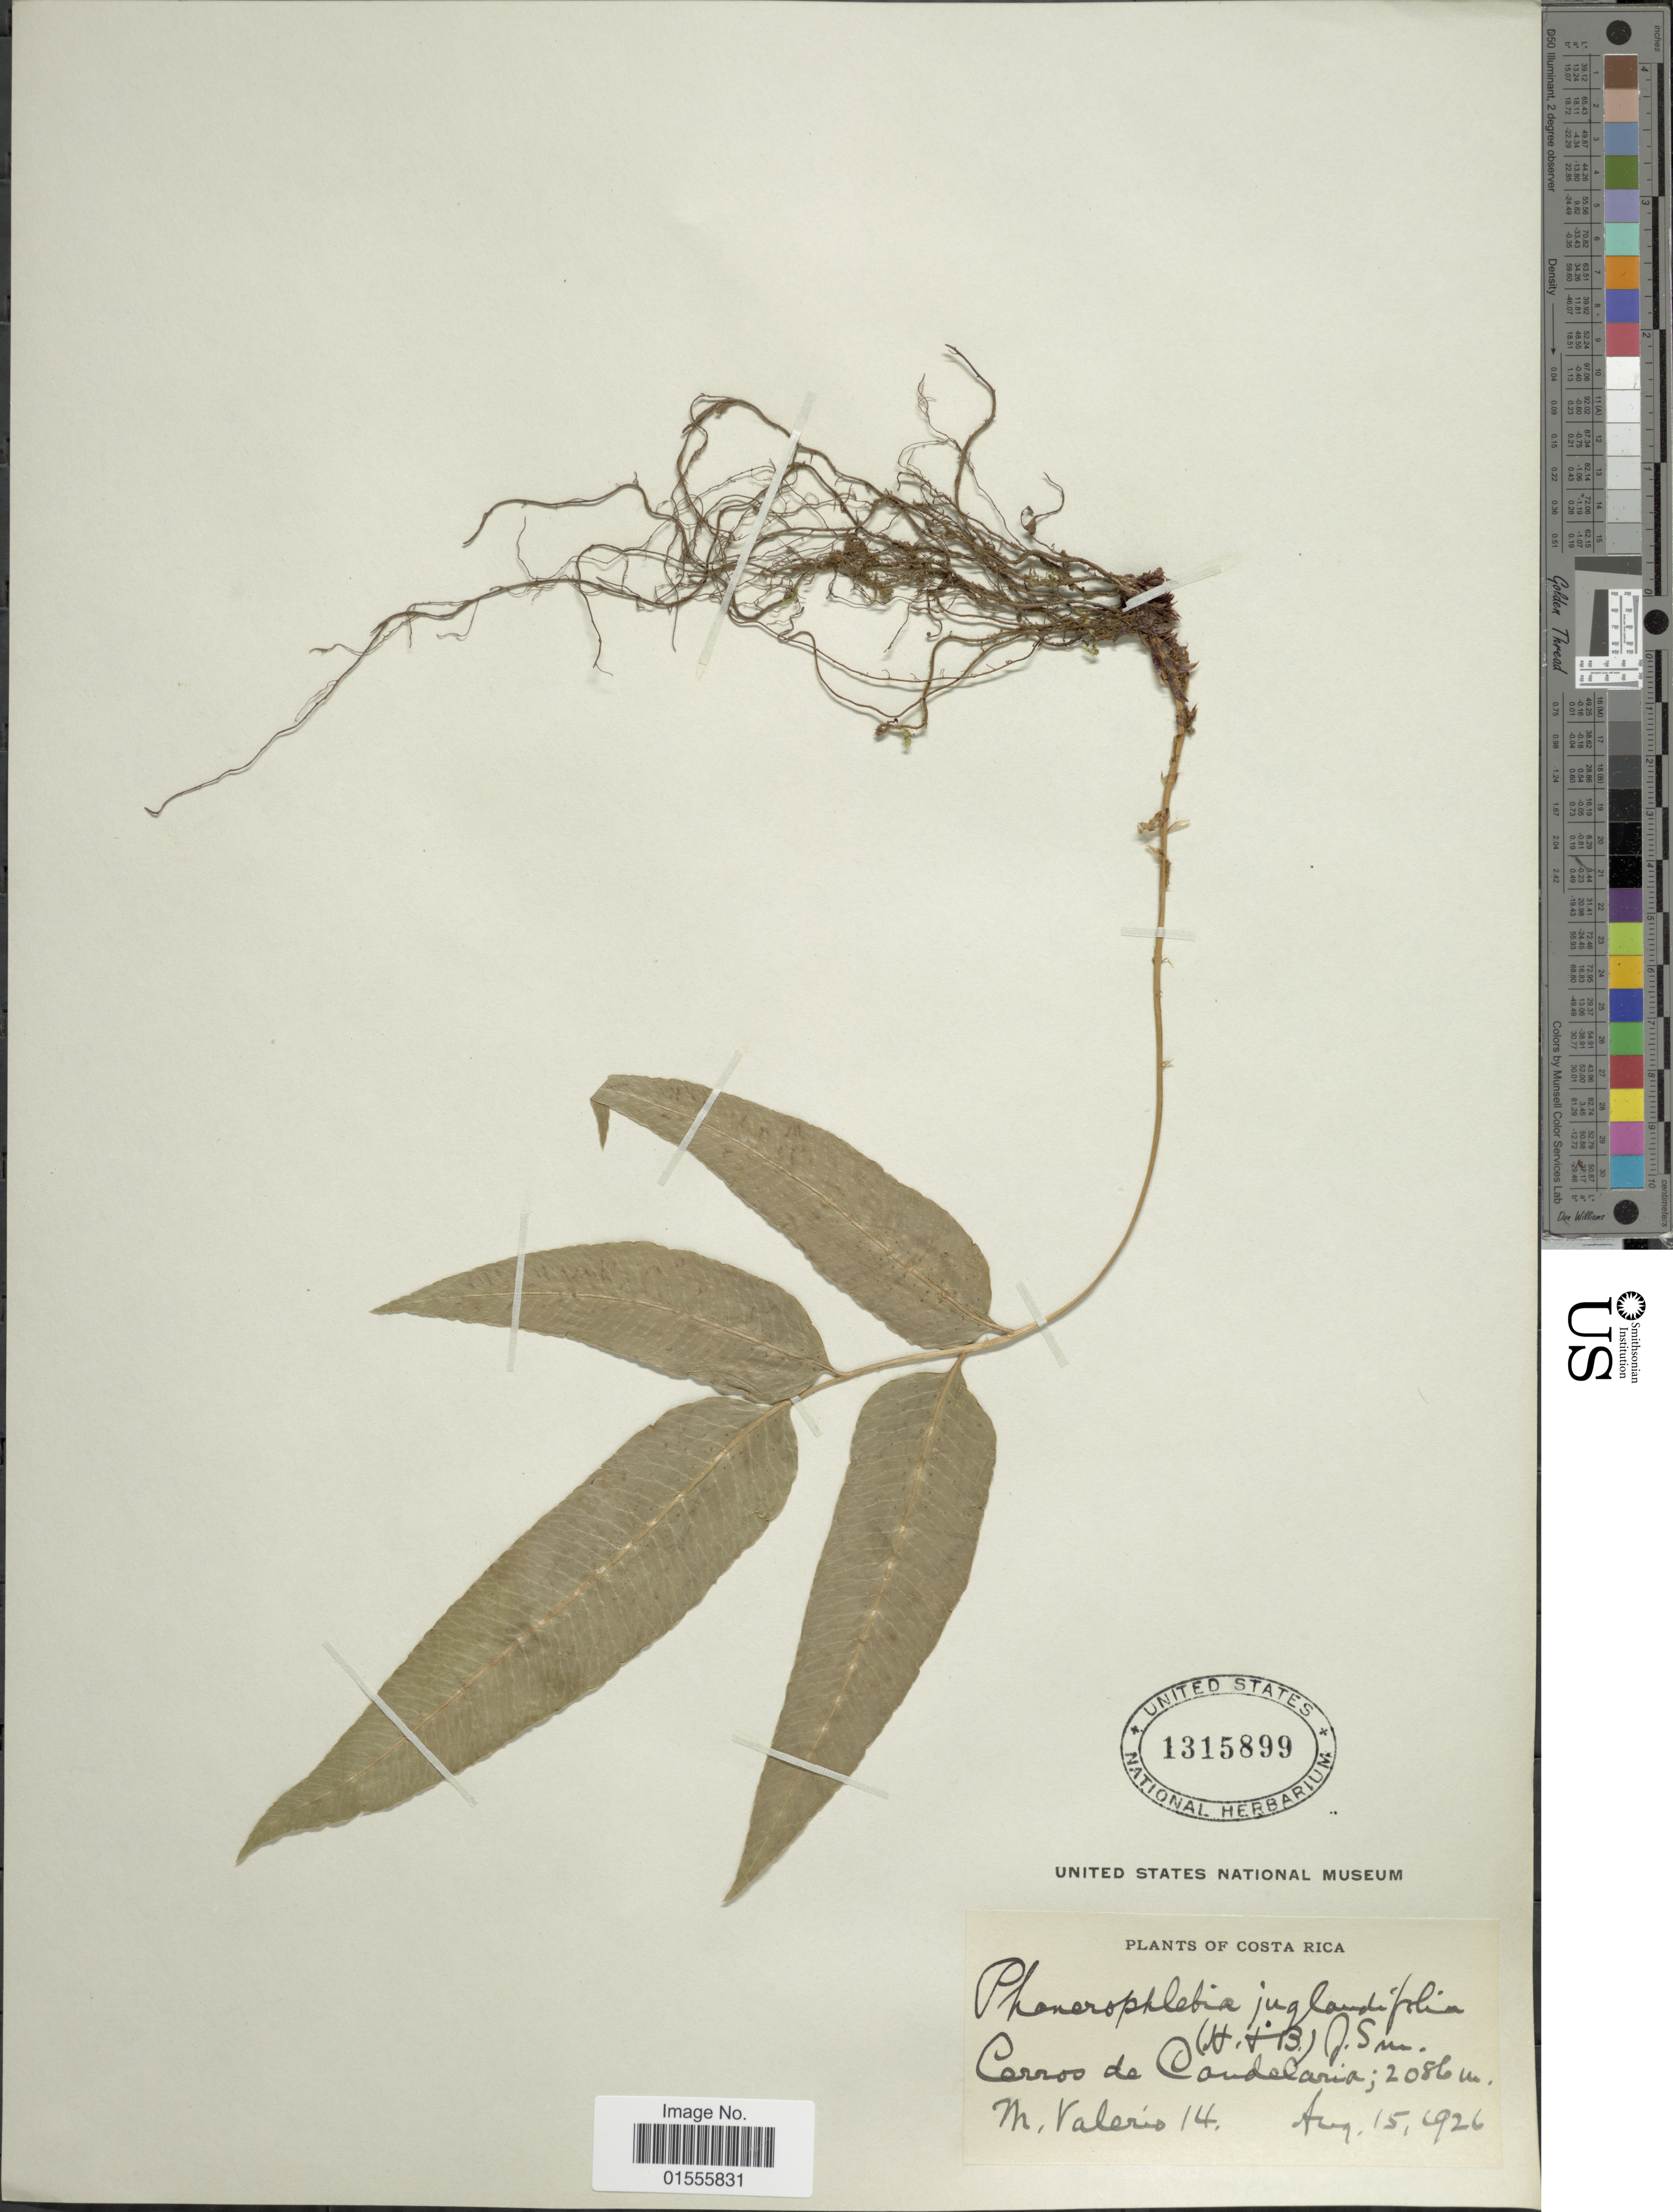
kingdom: Plantae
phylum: Tracheophyta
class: Polypodiopsida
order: Polypodiales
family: Dryopteridaceae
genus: Phanerophlebia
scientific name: Phanerophlebia juglandifolia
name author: (Willd.) J. Sm.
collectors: M. Valerio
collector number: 14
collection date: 1926-08-15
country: Costa Rica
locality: Cerros de Candelaria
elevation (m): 2086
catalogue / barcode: US 1315899